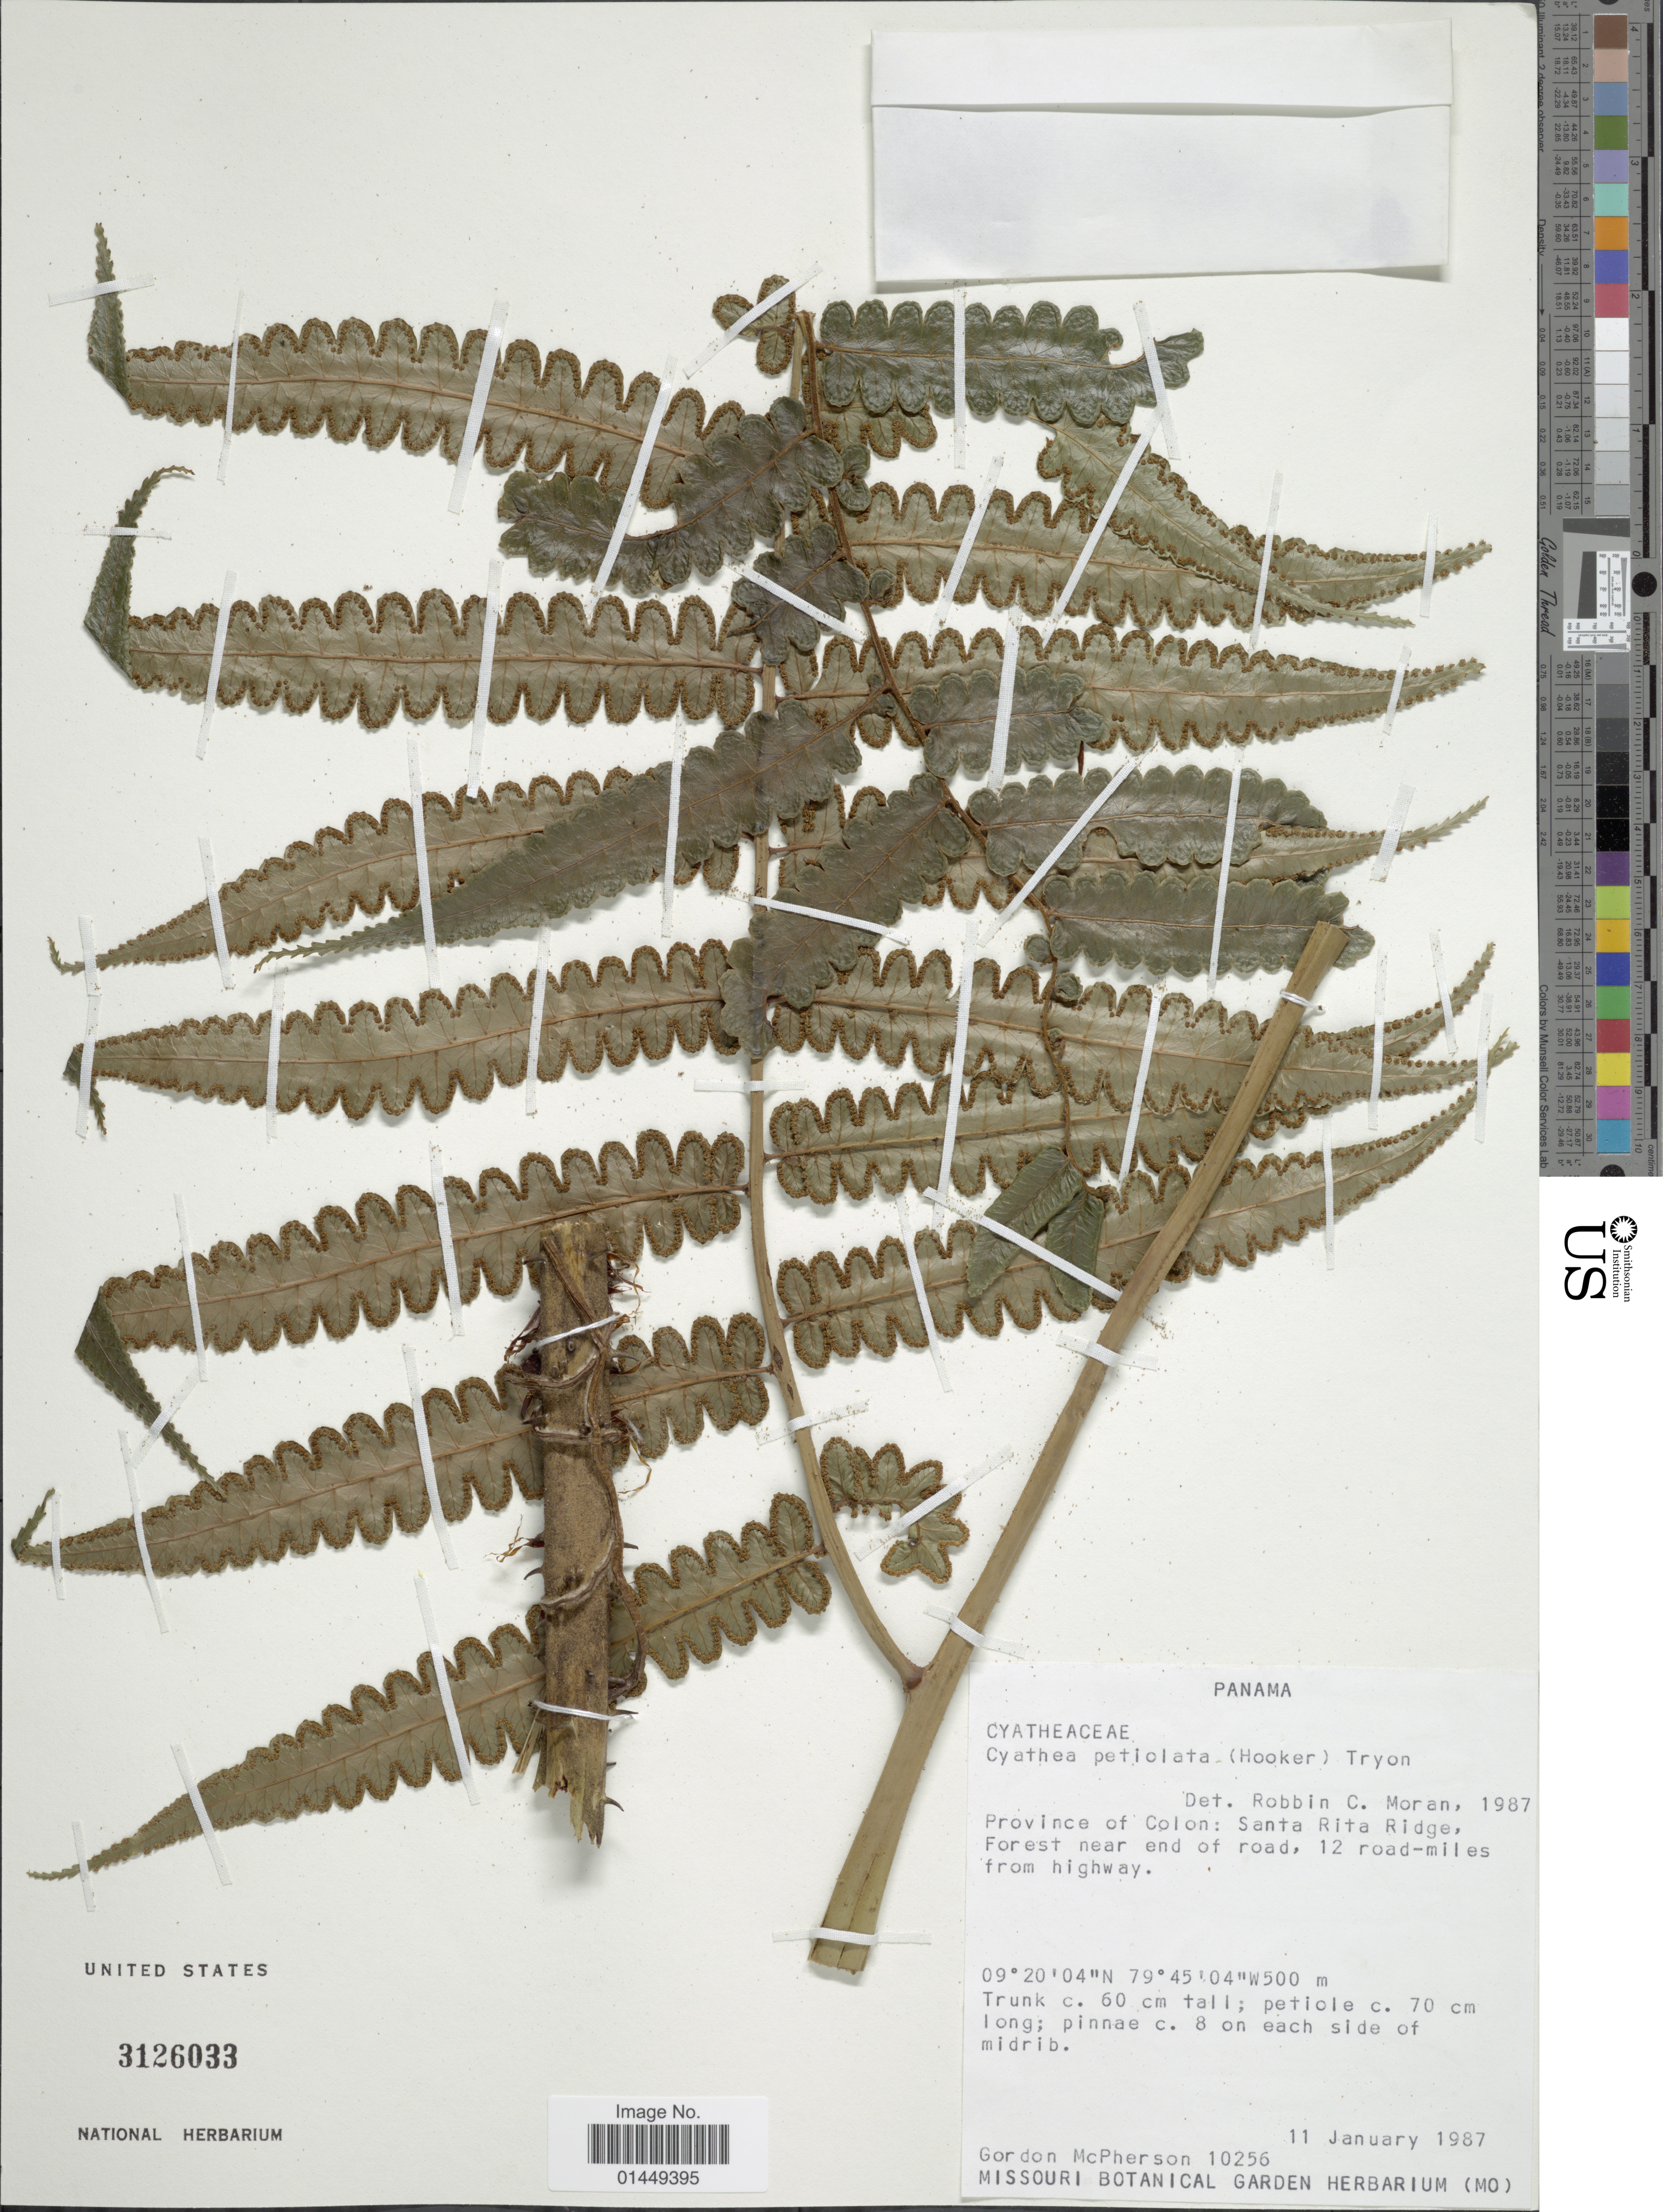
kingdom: Plantae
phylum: Tracheophyta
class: Polypodiopsida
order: Cyatheales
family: Cyatheaceae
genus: Cyathea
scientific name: Cyathea petiolata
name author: (Hook.) R.M. Tryon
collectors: G. McPherson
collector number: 10256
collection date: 1987-01-11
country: Panama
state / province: Colón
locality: Province of Colon: Santa Rita Ridge, Forest near end of road, 12 road-miles from highway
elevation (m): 500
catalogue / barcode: US 3126033